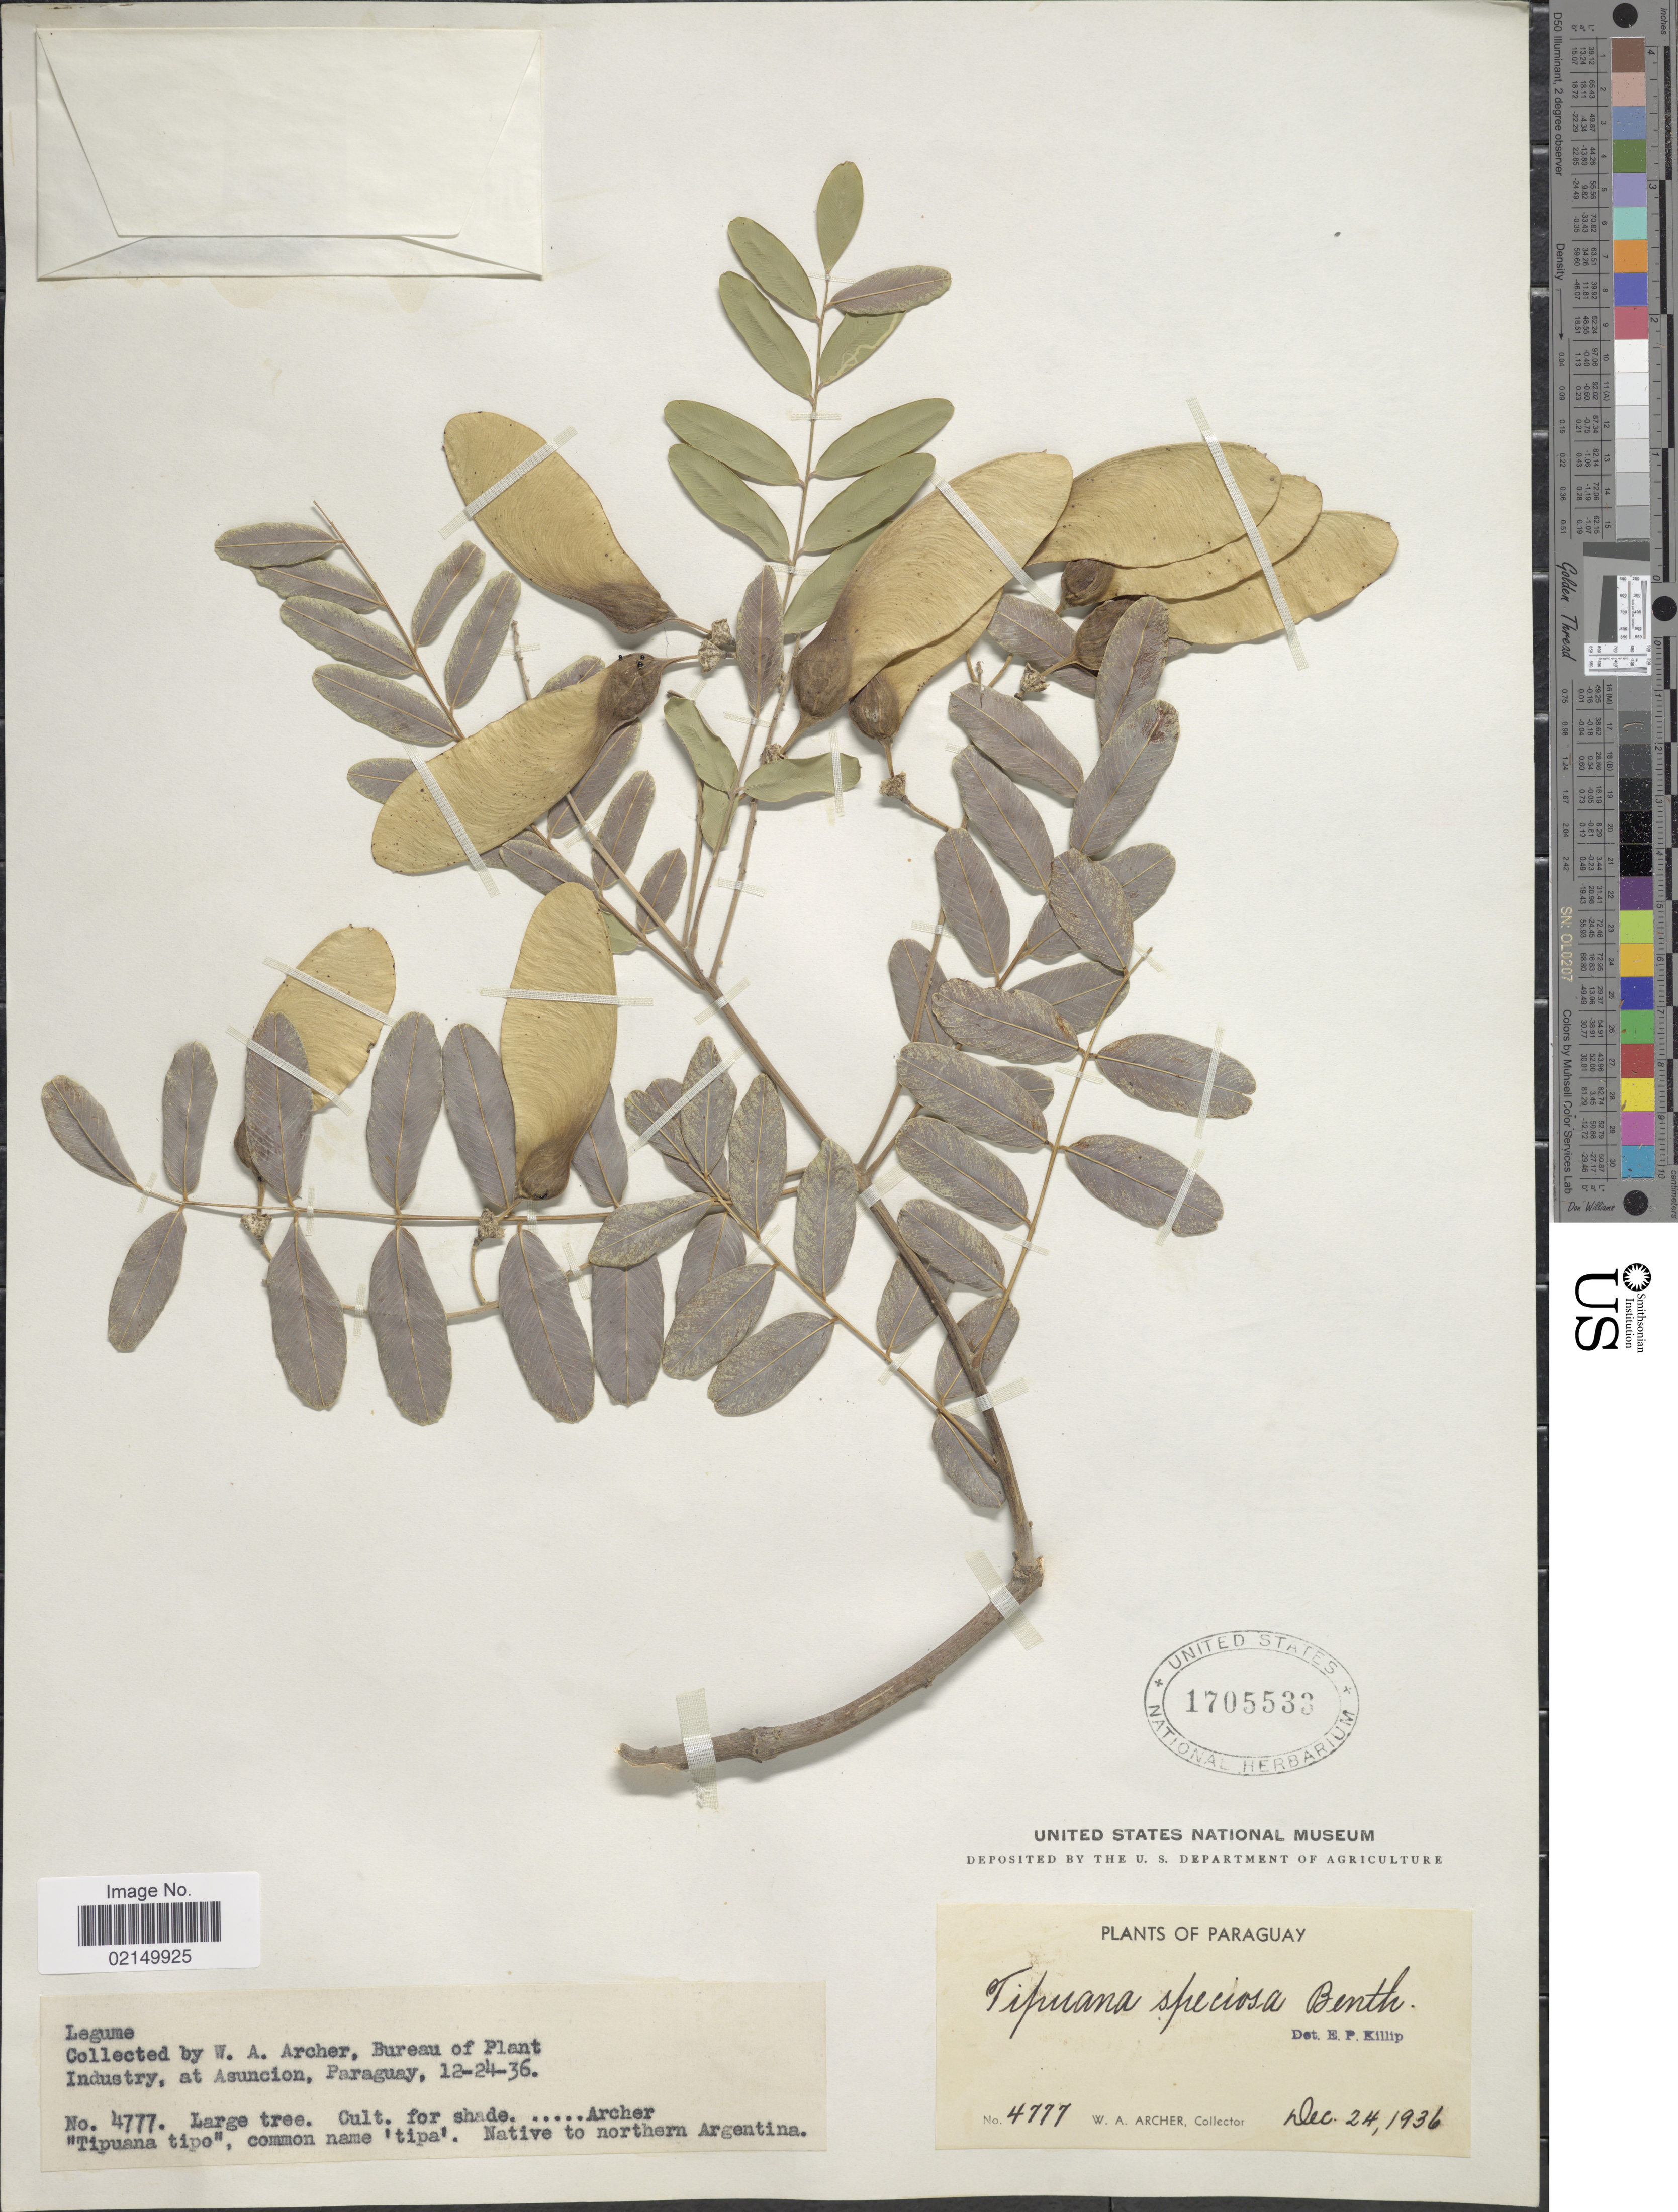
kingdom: Plantae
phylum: Tracheophyta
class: Magnoliopsida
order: Fabales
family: Fabaceae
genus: Tipuana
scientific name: Tipuana tipu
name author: (Benth.) Kuntze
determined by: Strong, Mark T., (BOT), Smithsonian Institution - National Museum of Natural History (UNITED STATES)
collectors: W. A. Archer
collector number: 4777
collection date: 1936-12-24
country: Paraguay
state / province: Asuncion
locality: Bureau of PLant Industry, at Asuncion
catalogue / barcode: US 1705533